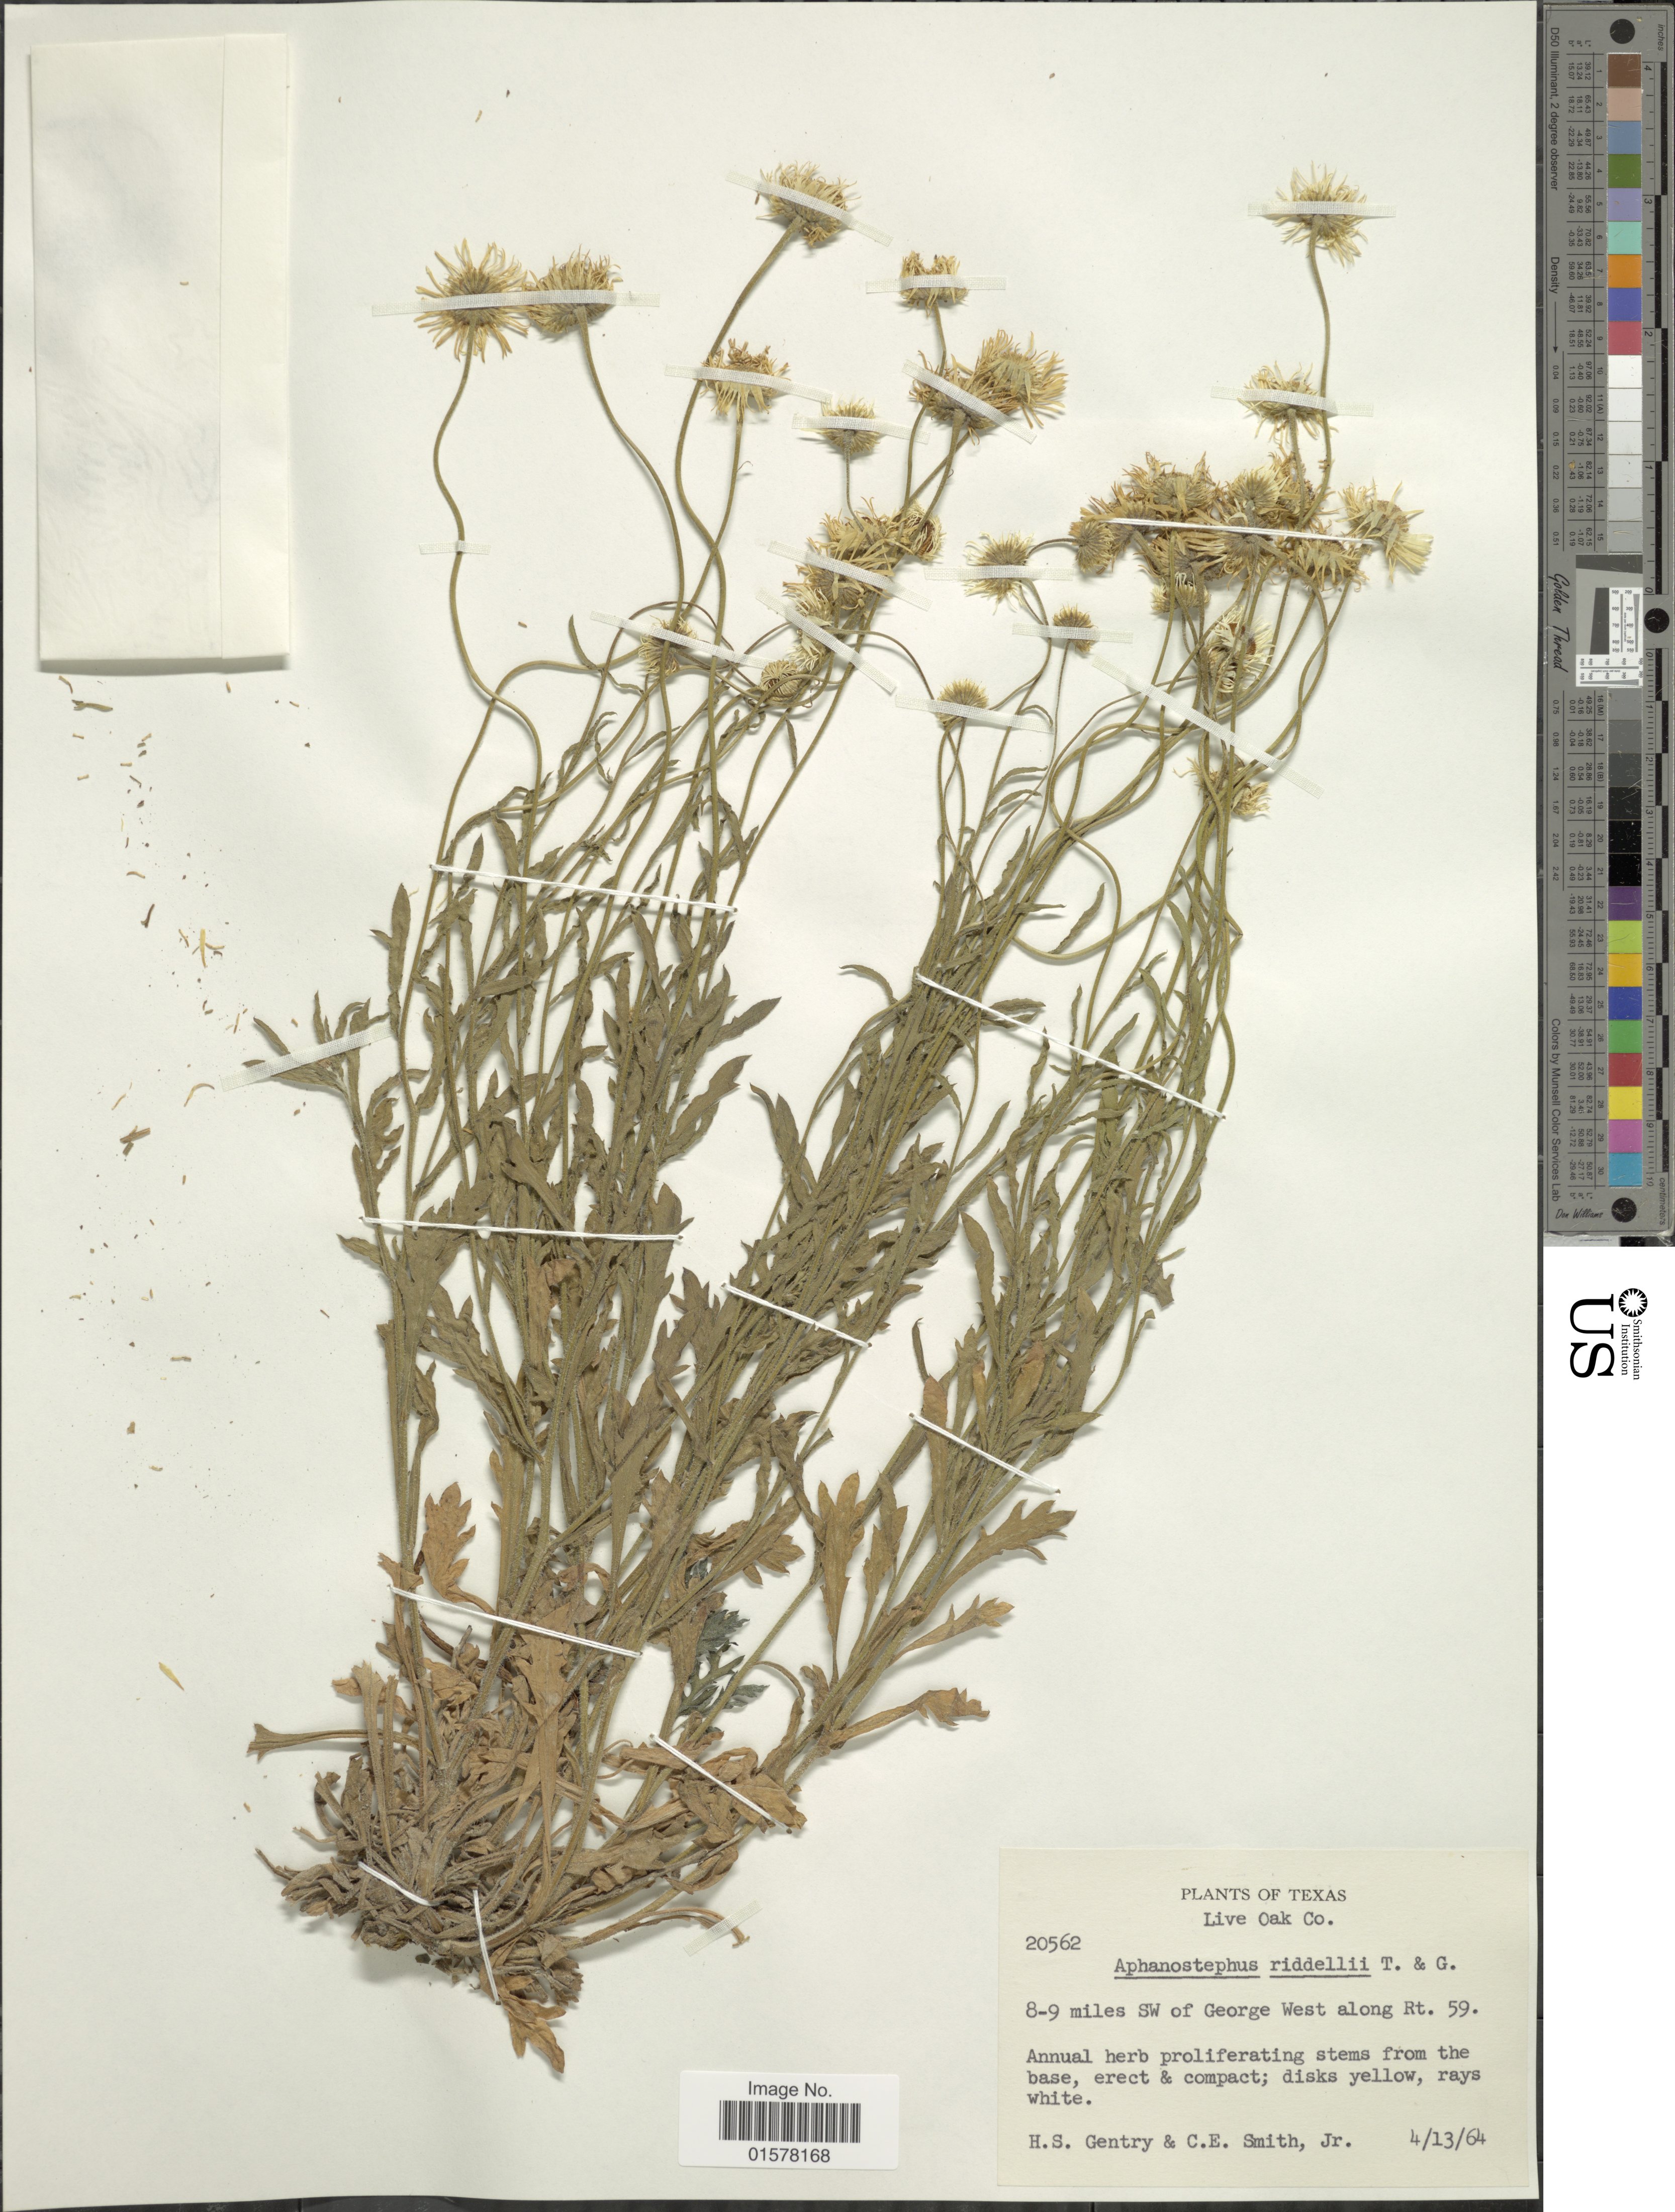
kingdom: Plantae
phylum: Tracheophyta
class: Magnoliopsida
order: Asterales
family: Asteraceae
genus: Aphanostephus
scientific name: Aphanostephus riddellii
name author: Torr. & A. Gray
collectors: H. S. Gentry & C. E. Smith Jr.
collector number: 20562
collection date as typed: Transcribed d/m/y: 13/4/64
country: United States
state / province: Texas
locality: Texas. Live Oak Co. 8-9 miles SW of George West along Rt. 59